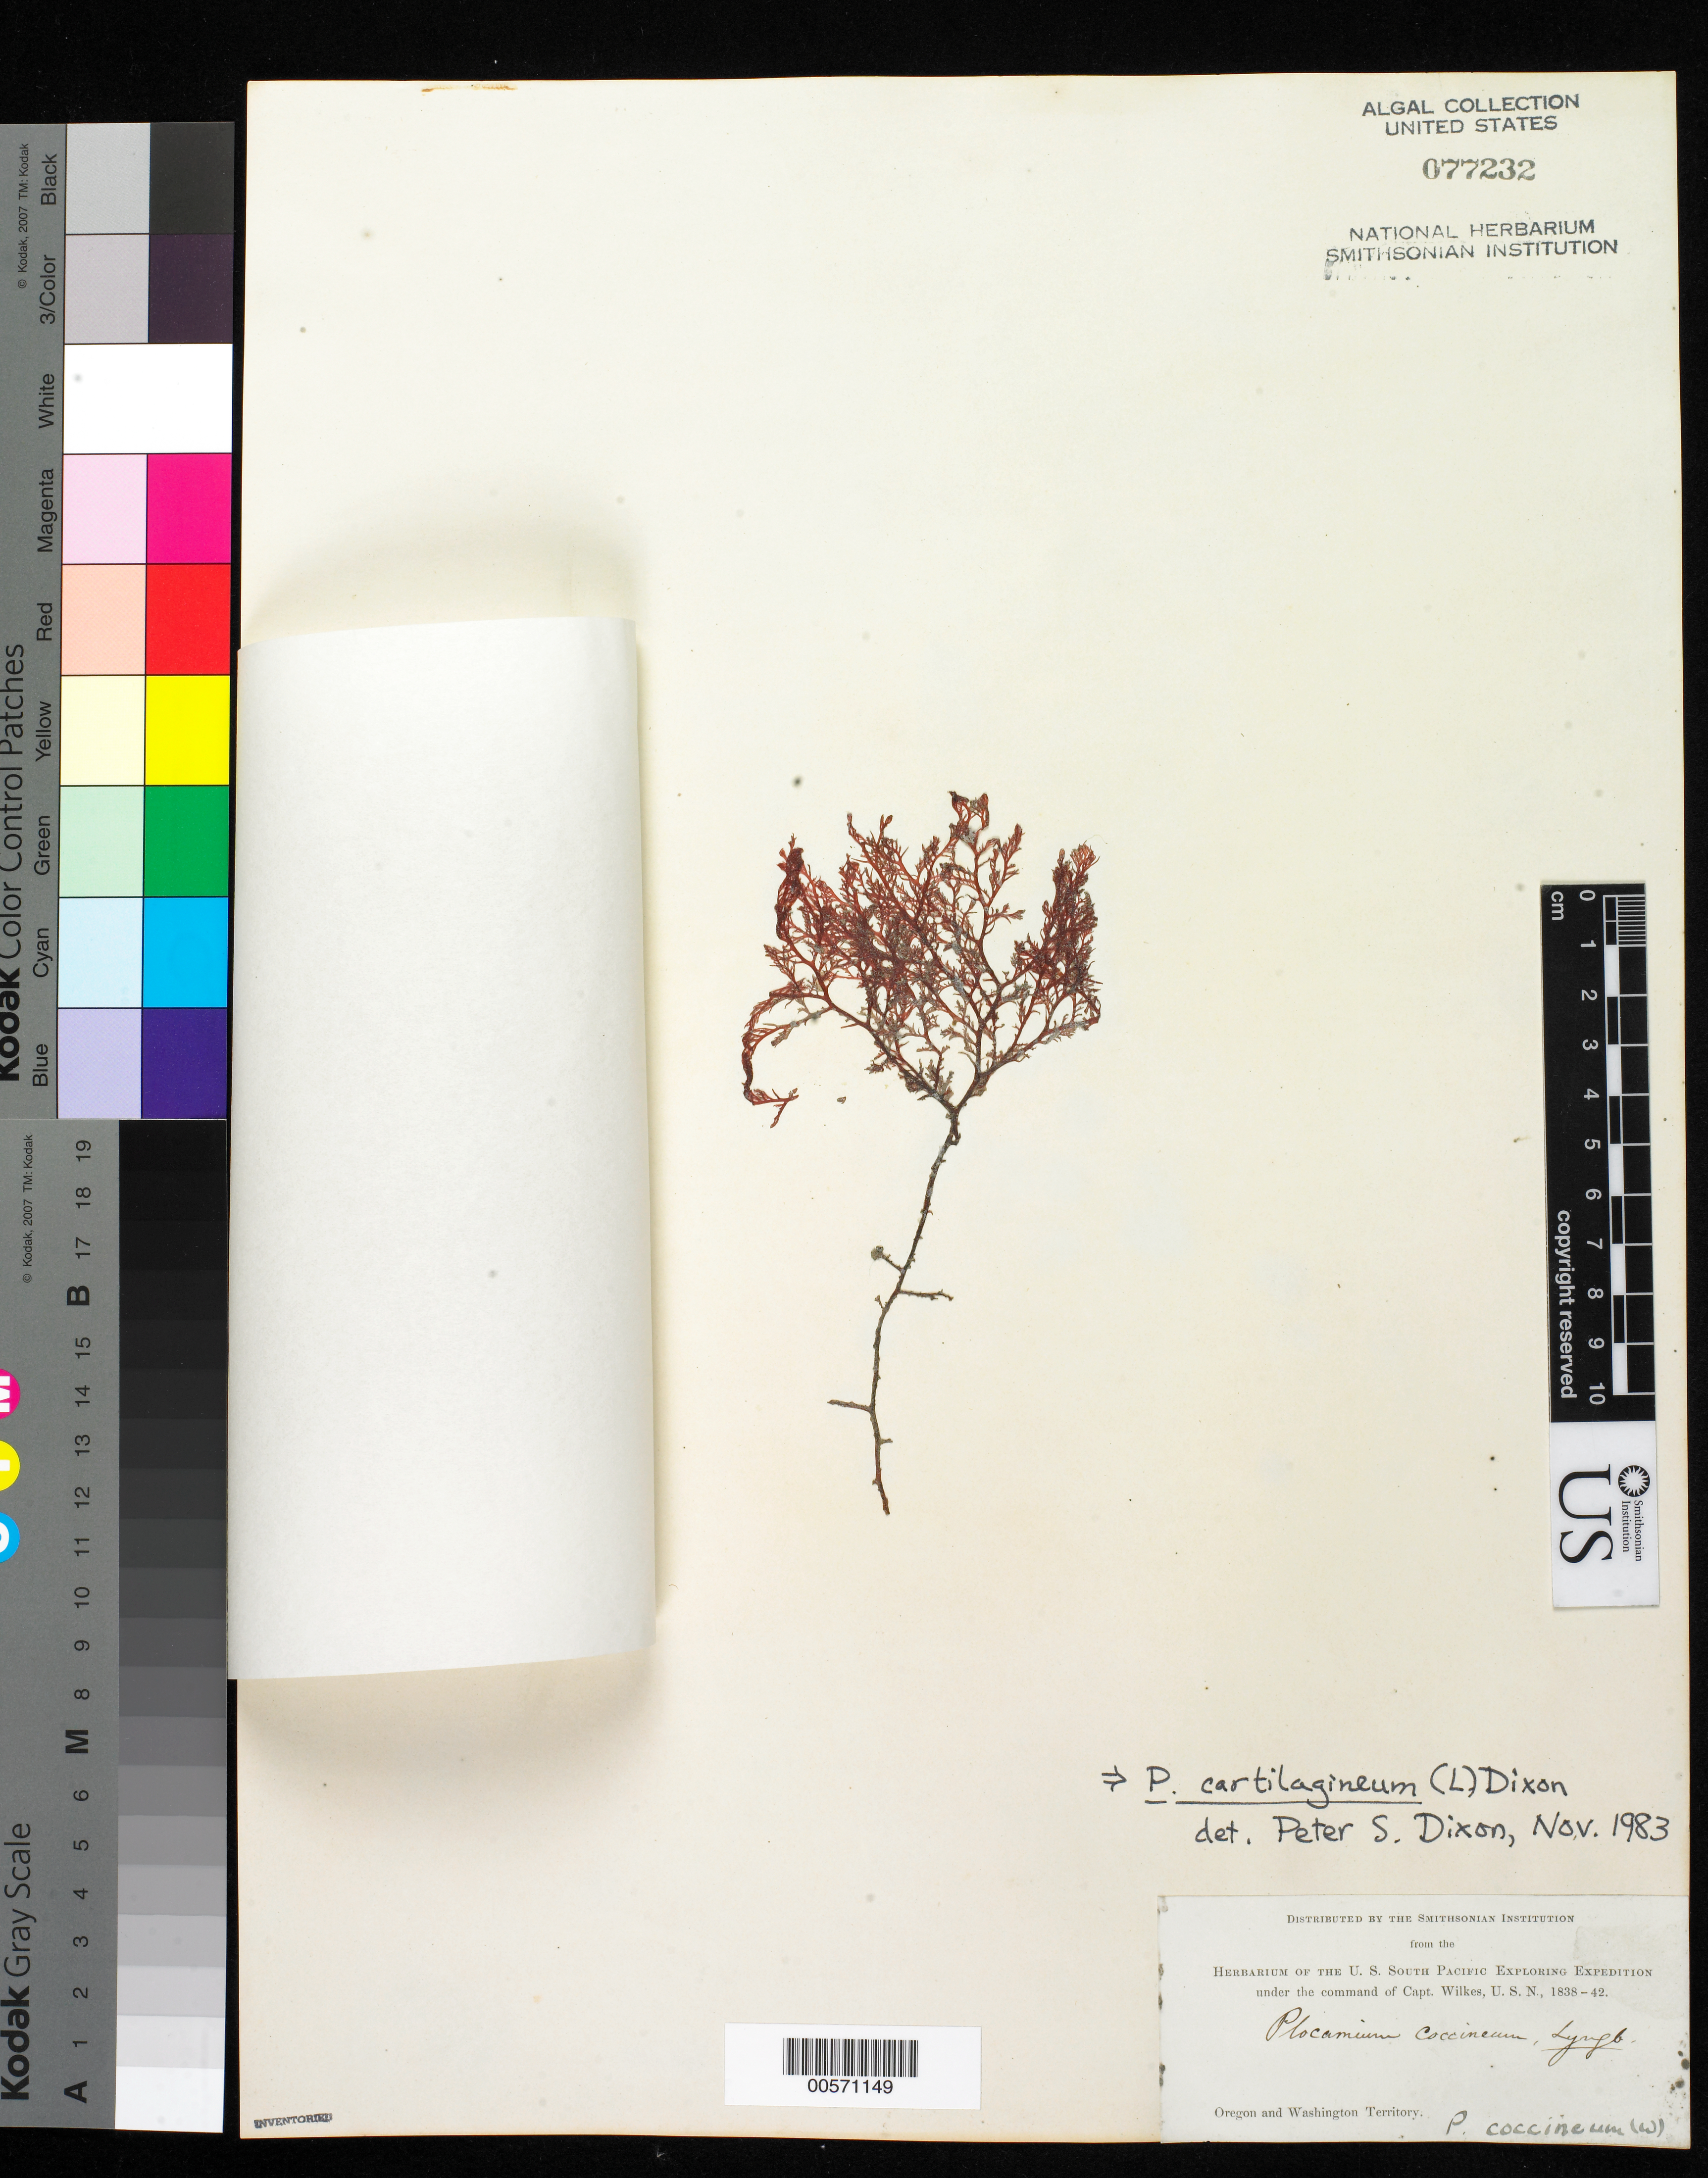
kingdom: Plantae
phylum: Rhodophyta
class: Florideophyceae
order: Plocamiales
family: Plocamiaceae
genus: Plocamium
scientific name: Plocamium cartilagineum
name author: (L.) P.S. Dixon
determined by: Dixon, P. S.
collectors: W. D. Brackenridge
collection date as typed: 1841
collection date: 1841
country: United States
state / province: Oregon / Washington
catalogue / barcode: US 77232